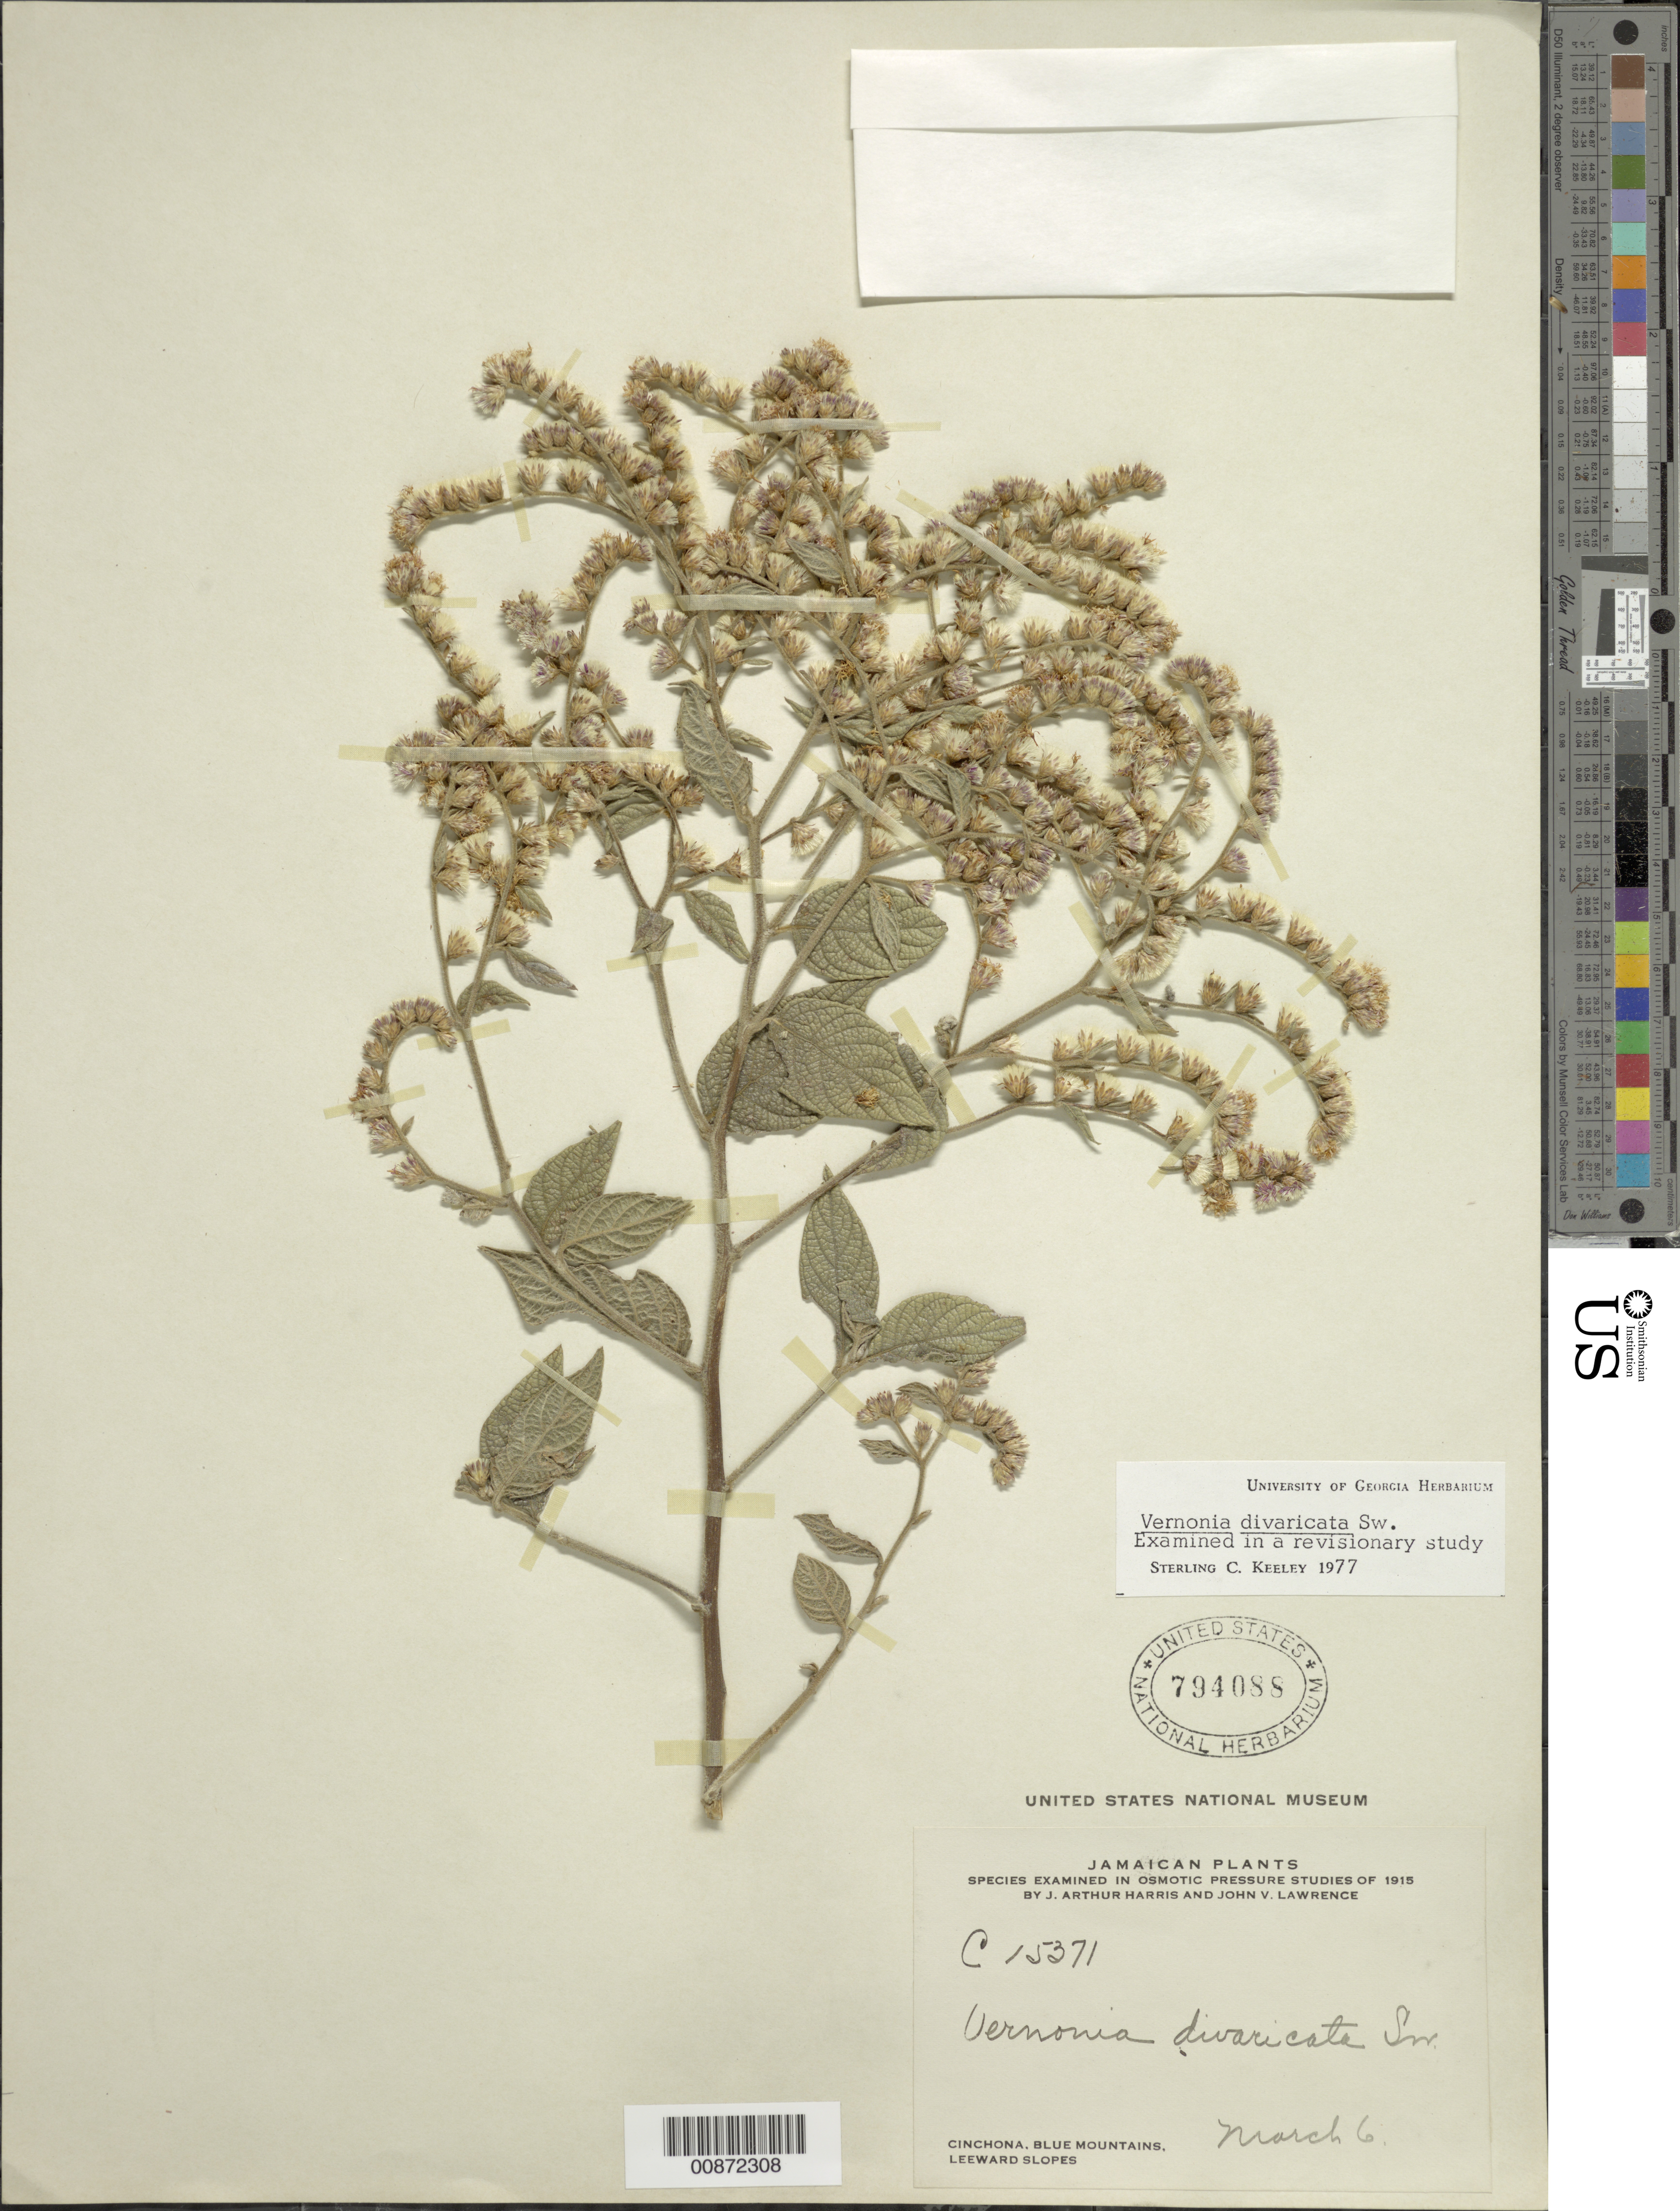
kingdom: Plantae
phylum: Tracheophyta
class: Magnoliopsida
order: Asterales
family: Asteraceae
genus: Lepidaploa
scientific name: Lepidaploa arborescens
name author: (L.) H. Rob.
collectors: J. A. Harris & J. Lawrence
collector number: C 15371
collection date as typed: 06 Mar 1915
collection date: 1915-03-06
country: Jamaica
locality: Cinchona; Blue Mountains, leeward slopes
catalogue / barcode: US 794088